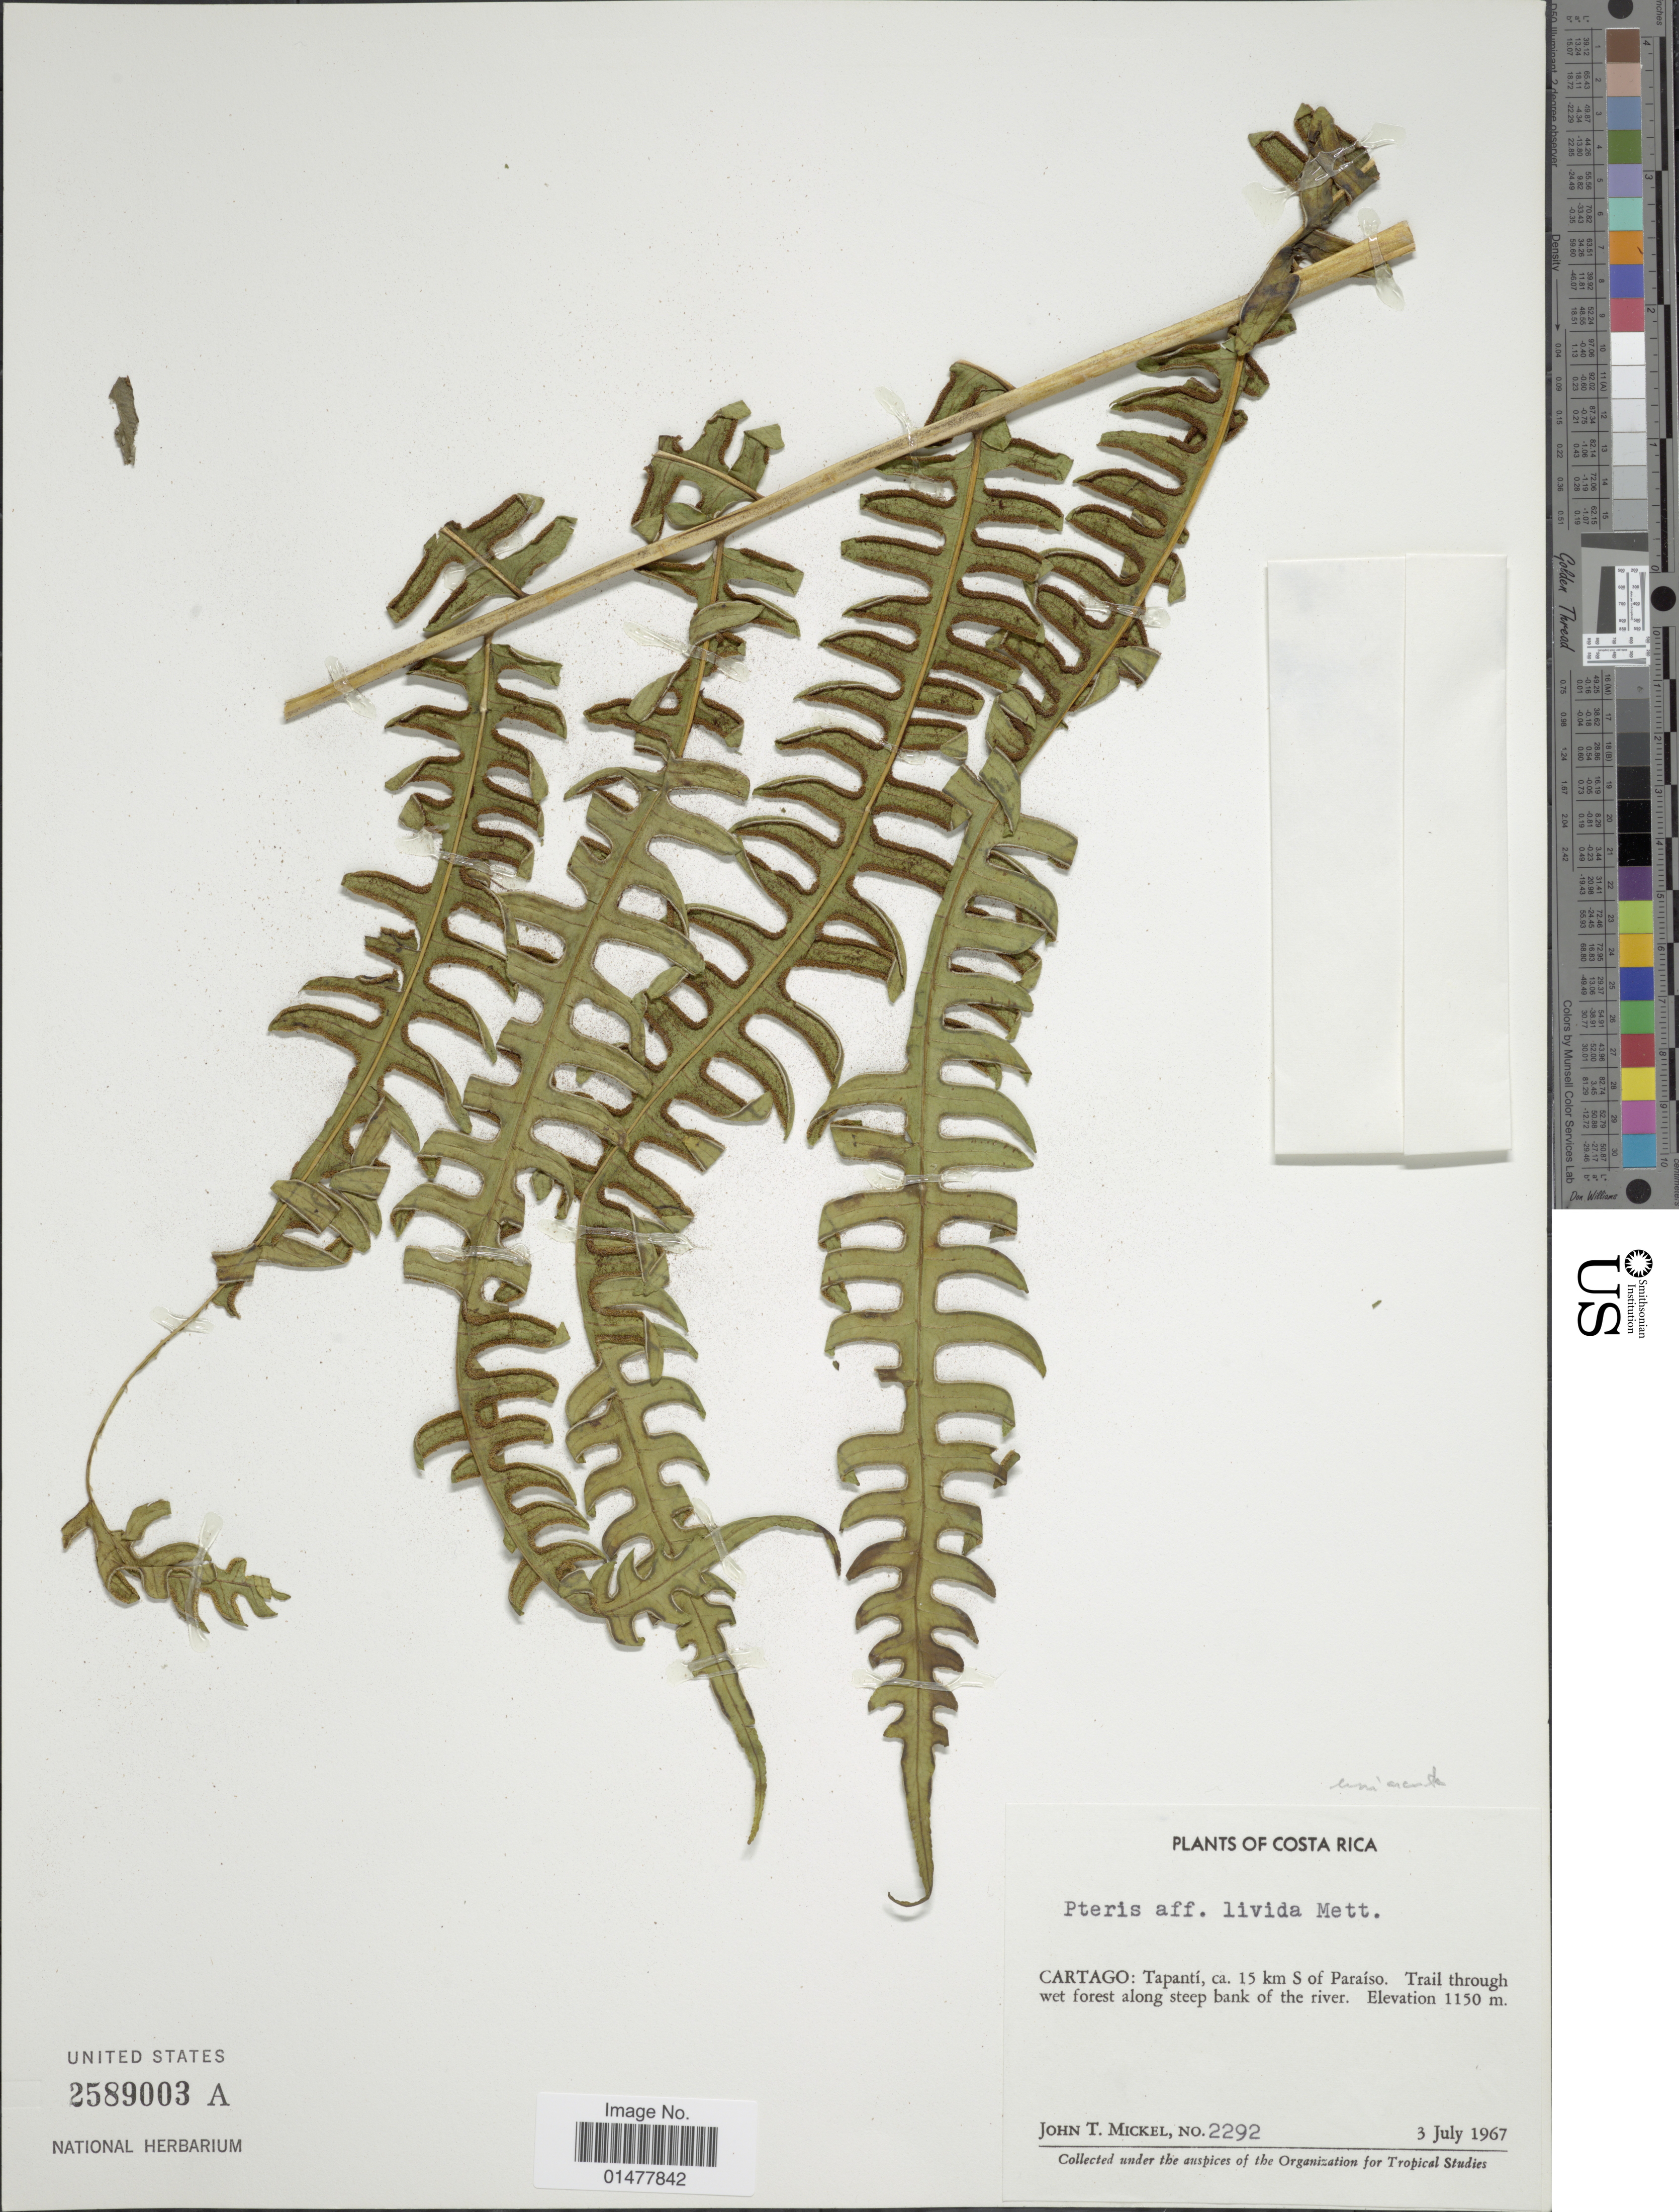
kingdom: Plantae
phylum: Tracheophyta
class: Polypodiopsida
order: Polypodiales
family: Pteridaceae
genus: Pteris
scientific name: Pteris navarrensis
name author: Christ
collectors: J. T. Mickel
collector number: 2292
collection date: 1967-07-03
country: Costa Rica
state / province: Cartago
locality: Tapanti, ca. 15 km S of Paraiso. Trail through wet forest along steep bank of the river.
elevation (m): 1150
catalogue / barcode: US 2589003A